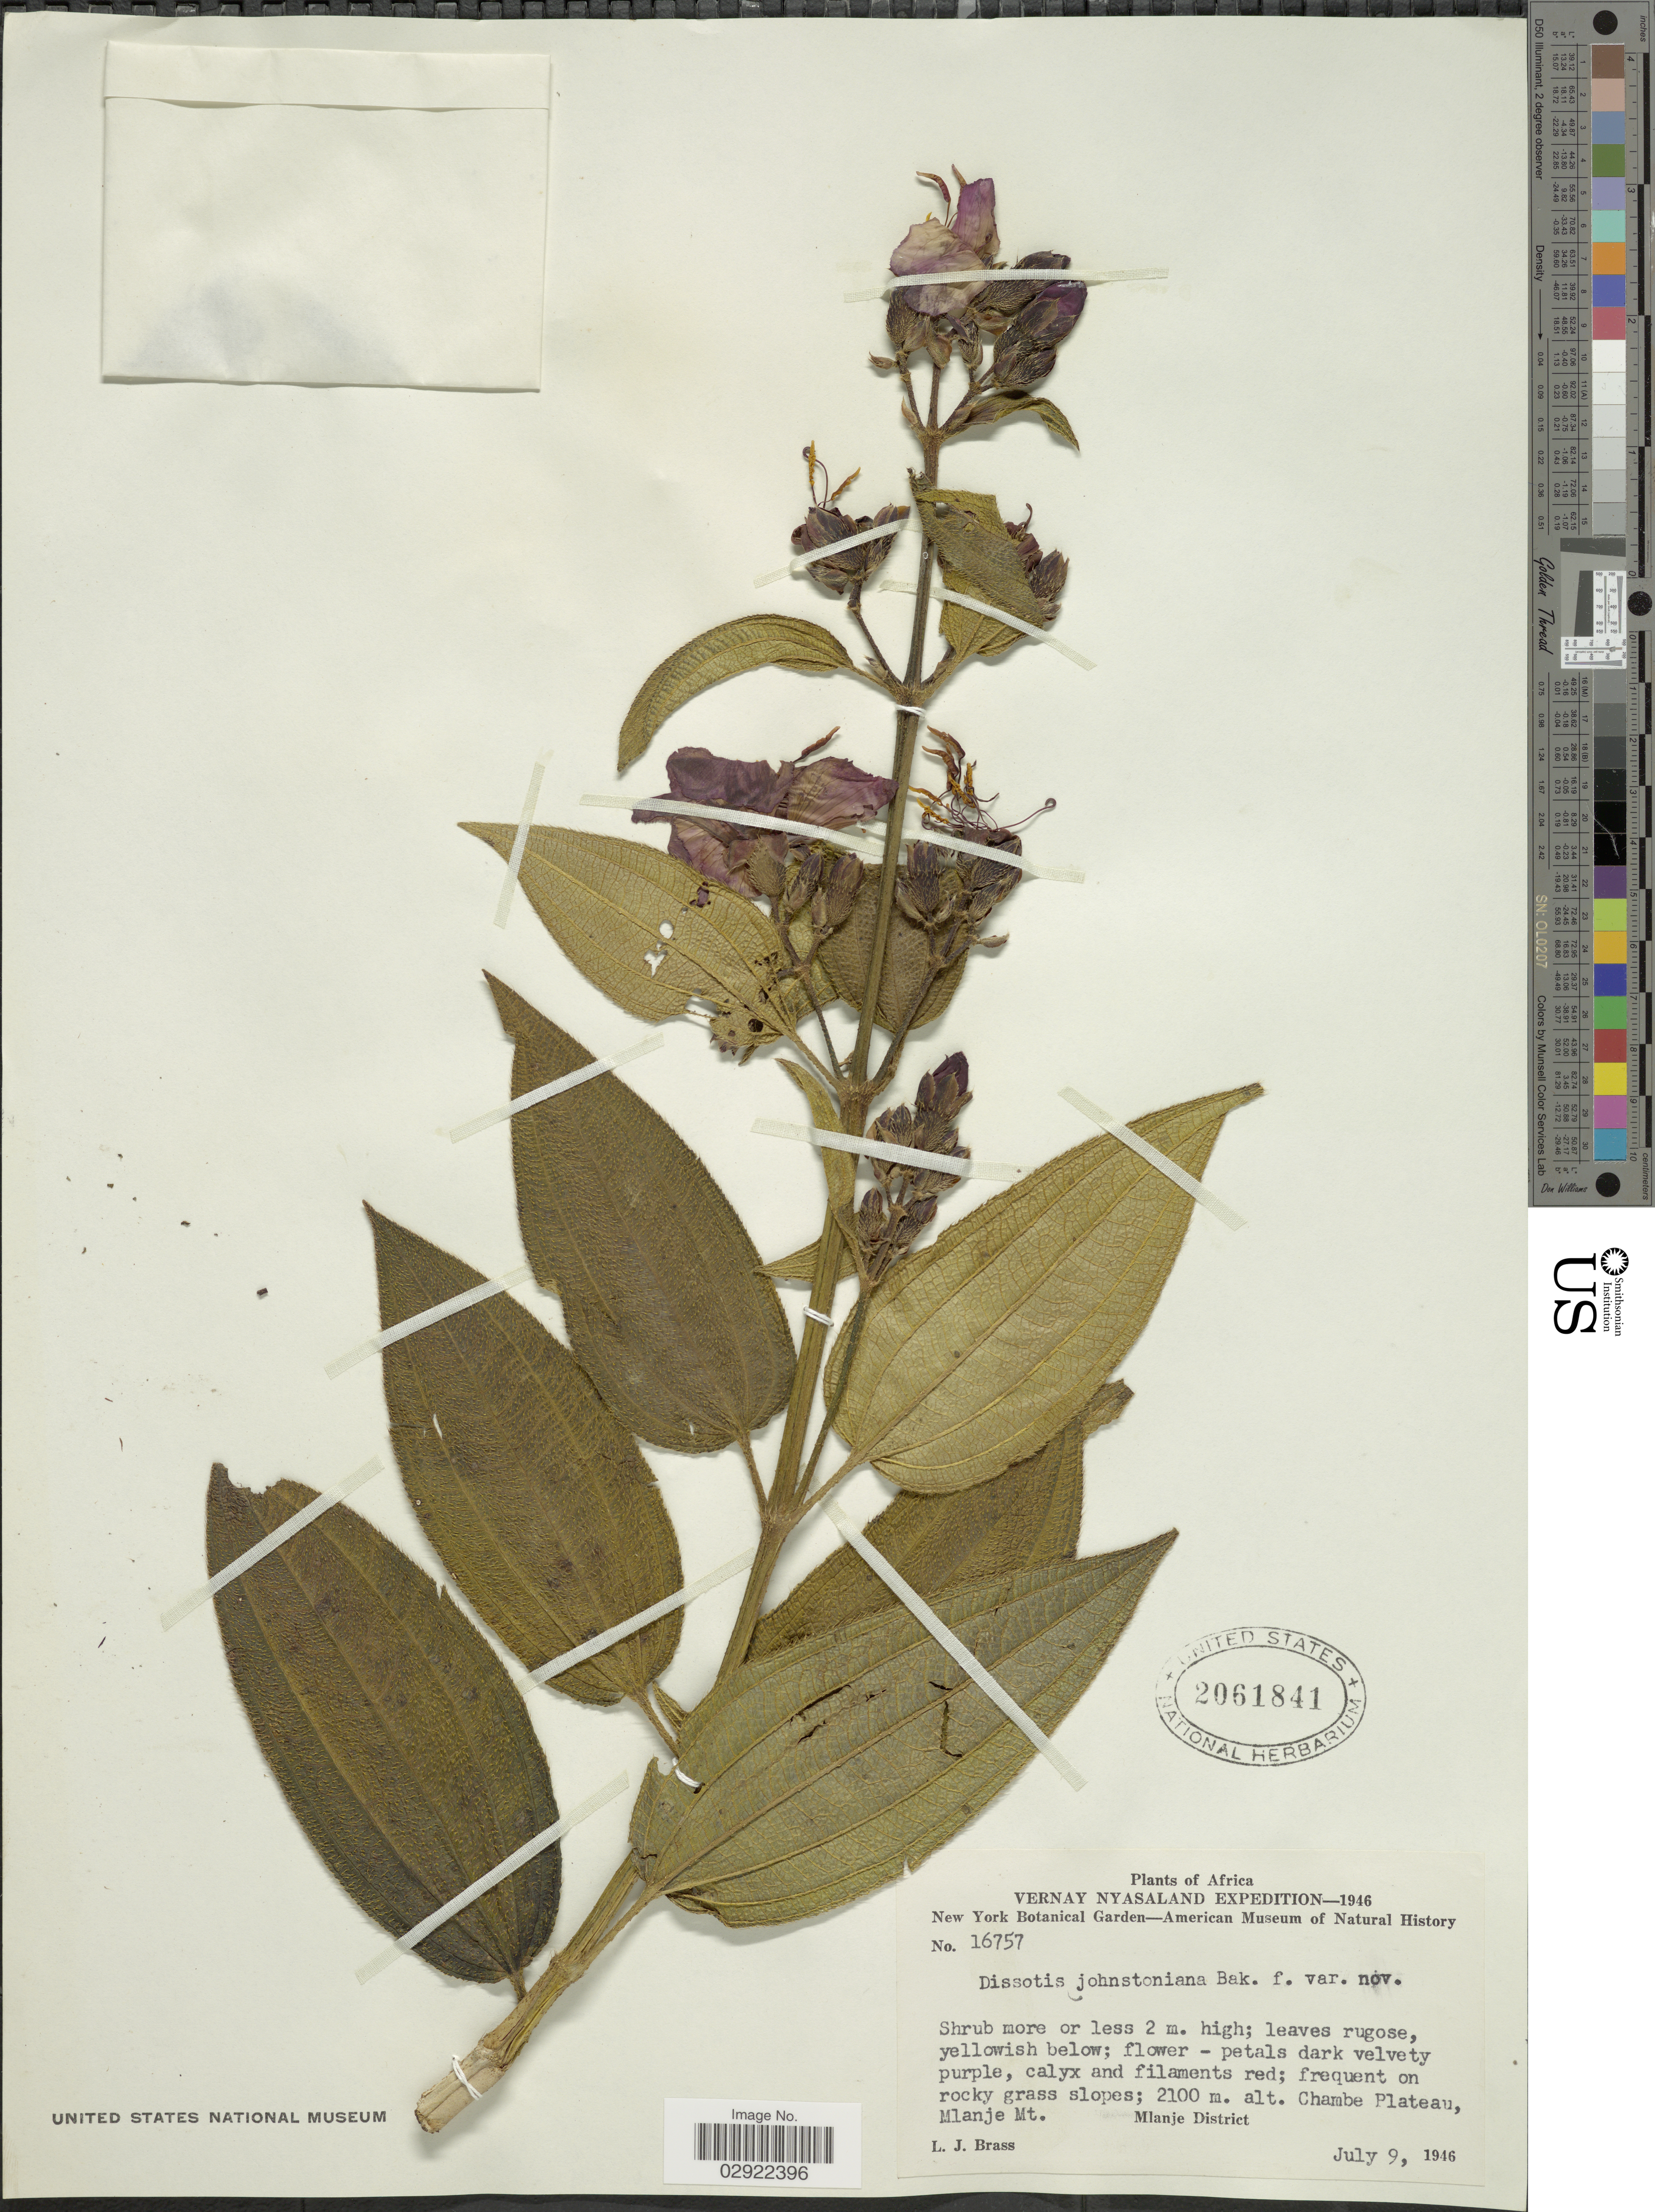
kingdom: Plantae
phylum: Tracheophyta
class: Magnoliopsida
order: Myrtales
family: Melastomataceae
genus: Dissotidendron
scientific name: Dissotidendron johnstonianum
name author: (Baker f.) Ver.-Lib. & G. Kadereit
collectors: L. J. Brass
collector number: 16757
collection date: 1946-07-09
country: Malawi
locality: Vernay Nyasaland. Chambe Plateau, Mlanje Mt. Mlanje District.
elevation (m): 2100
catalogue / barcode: US 2061841